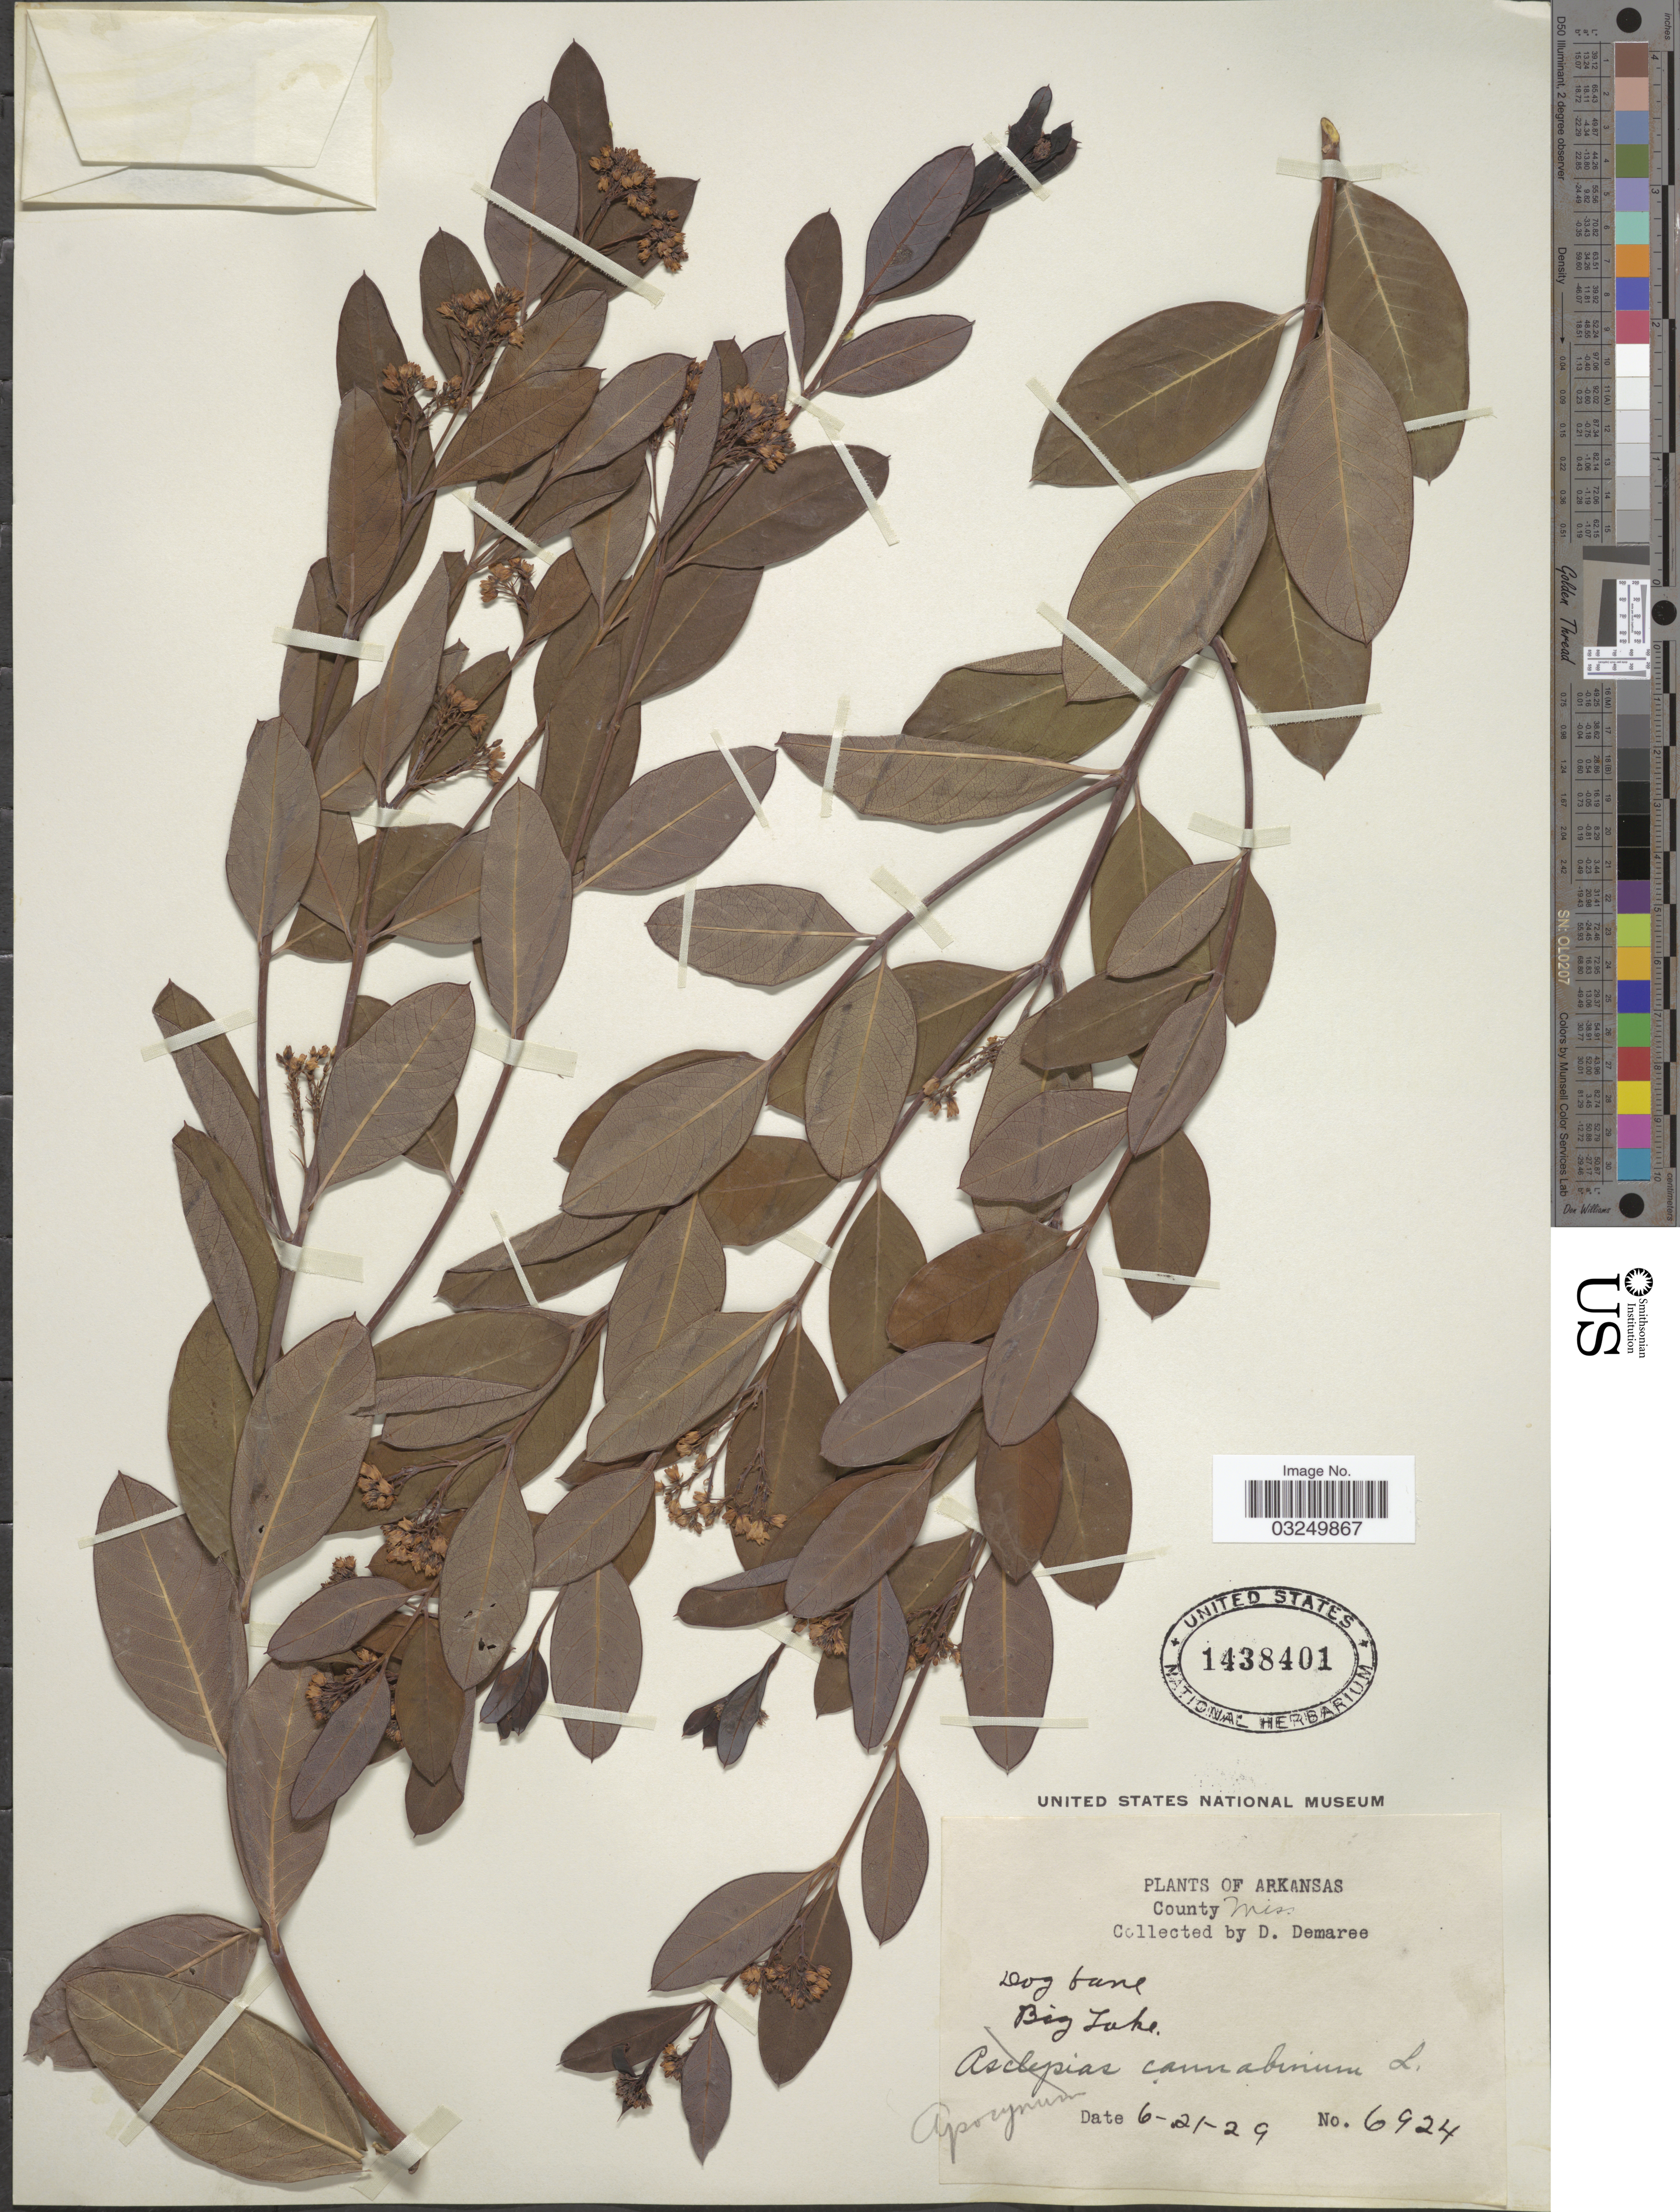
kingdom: Plantae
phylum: Tracheophyta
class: Magnoliopsida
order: Gentianales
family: Apocynaceae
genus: Apocynum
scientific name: Apocynum cannabinum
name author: L.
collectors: D. Demaree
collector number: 6924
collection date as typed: Transcribed d/m/y: 21/6/29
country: United States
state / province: Arkansas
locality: County Miss. Big Lake.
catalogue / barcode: US 1438401